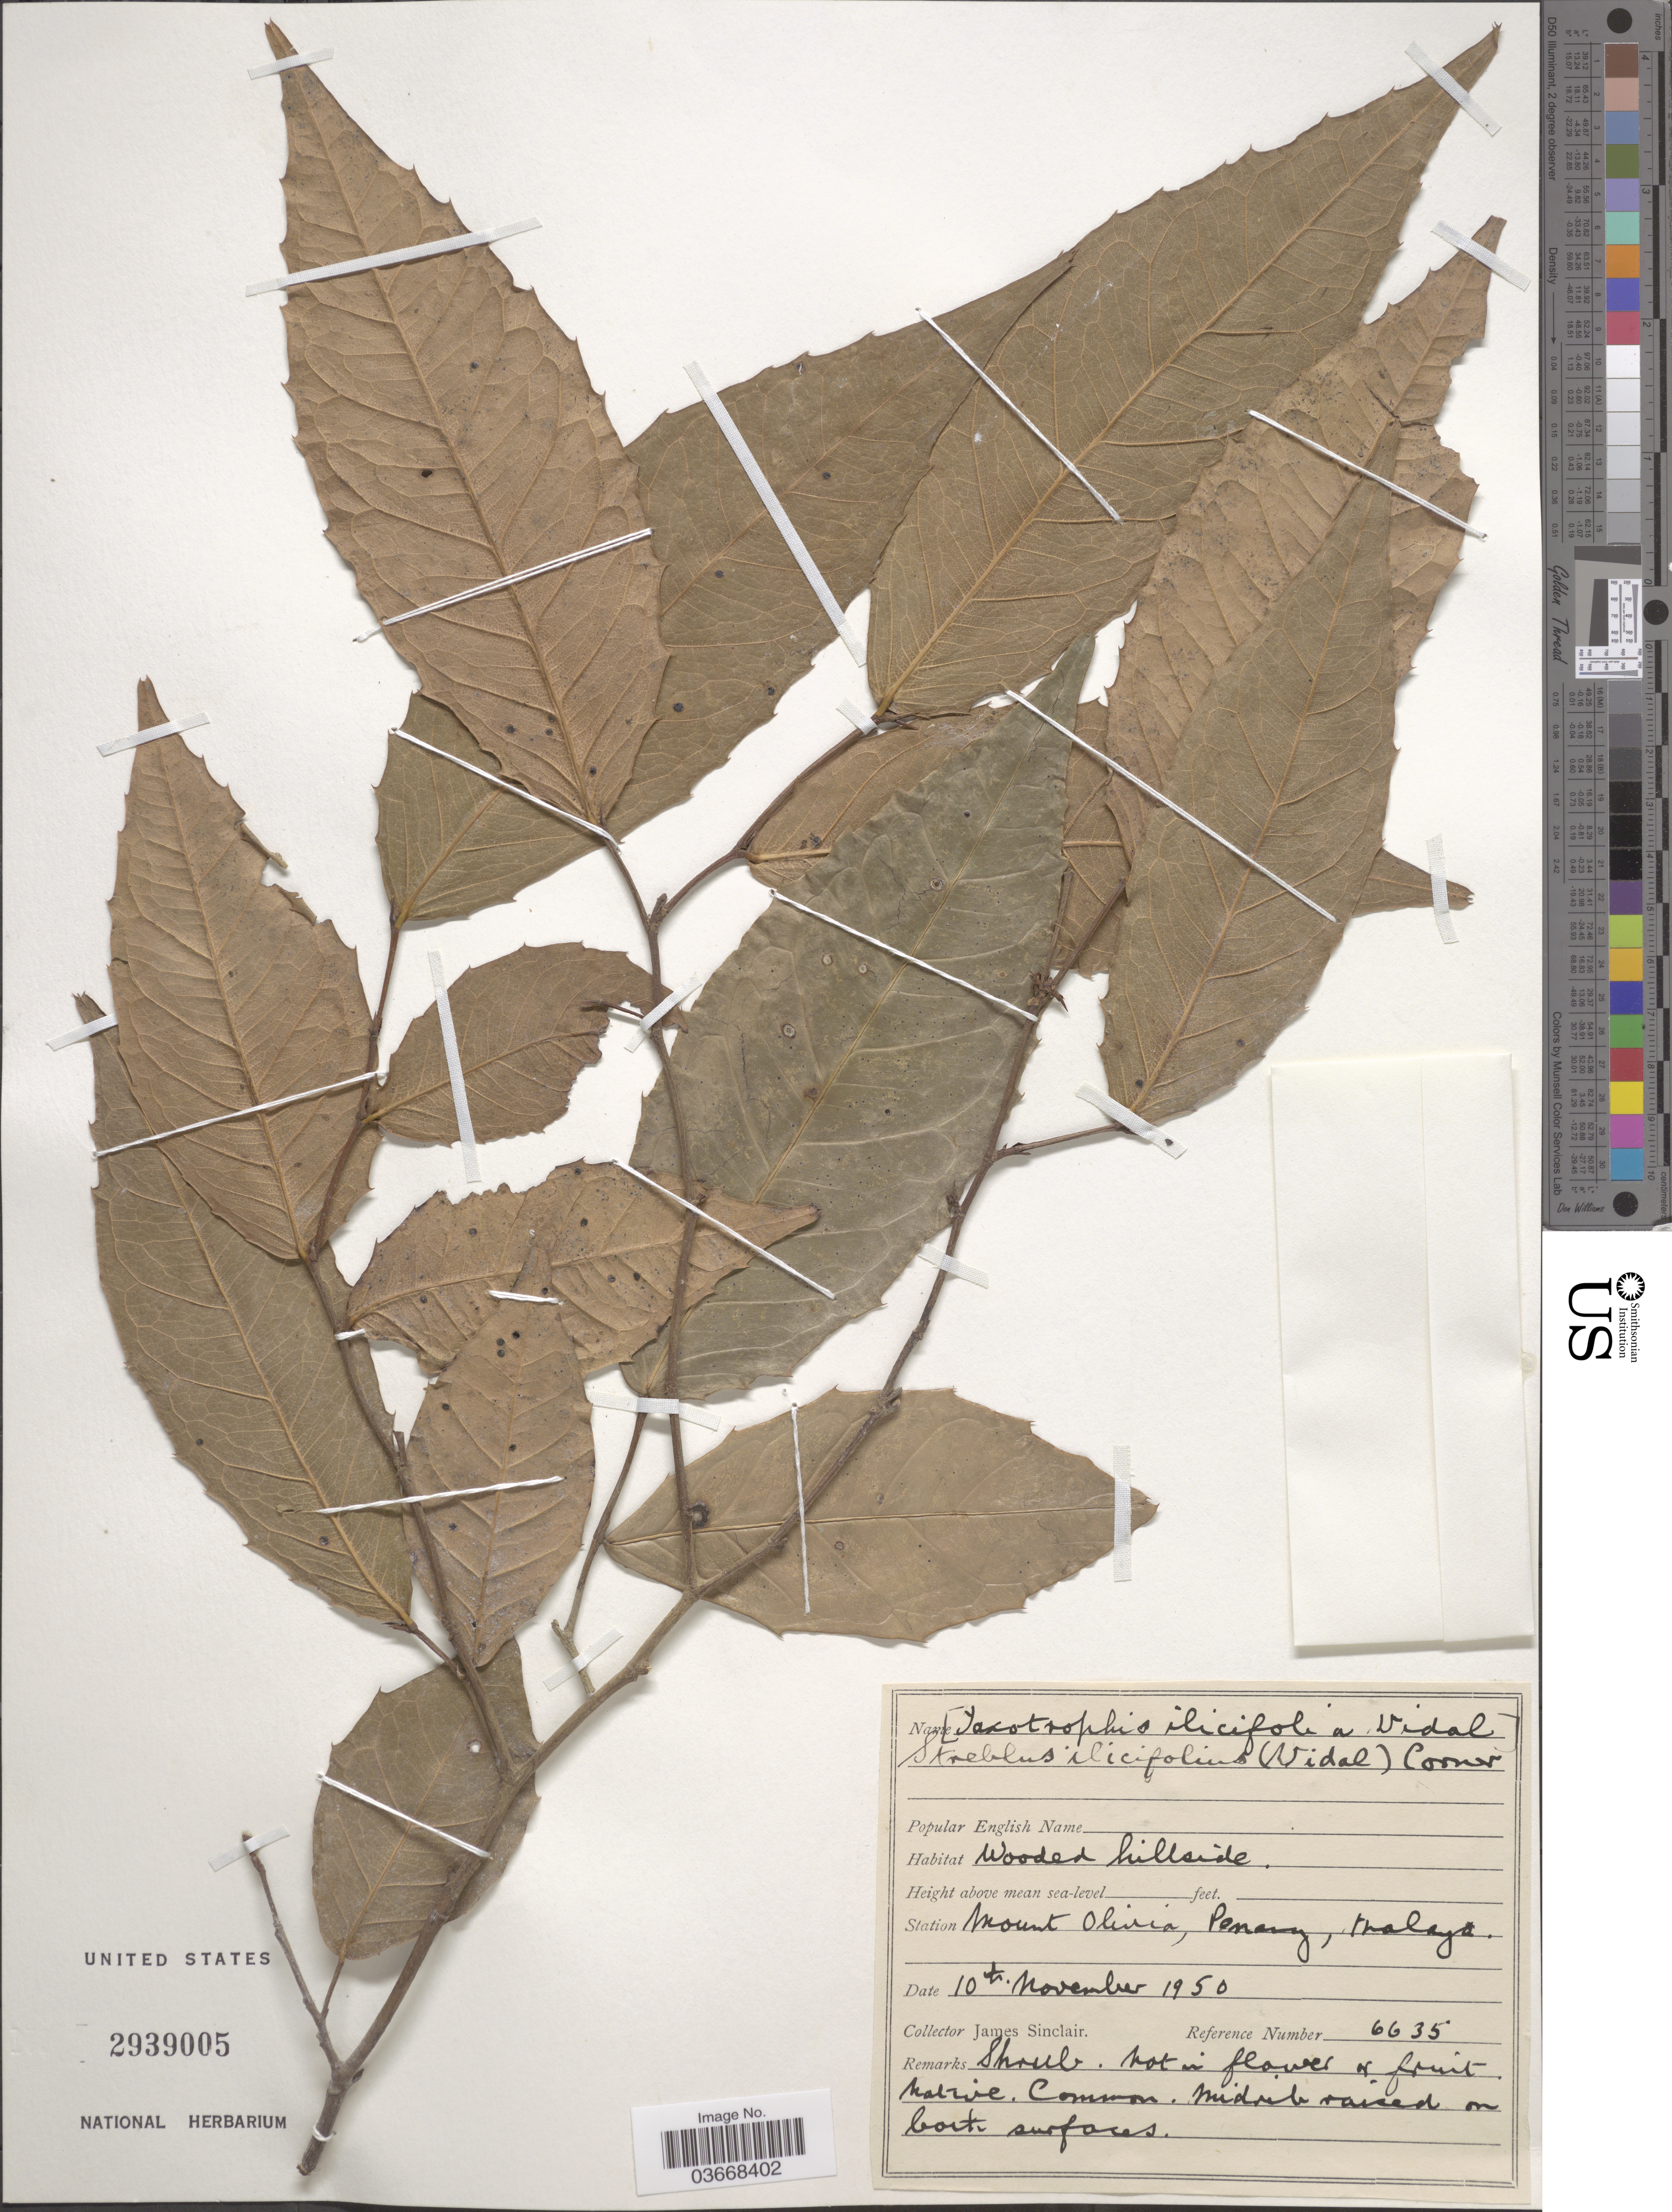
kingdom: Plantae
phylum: Tracheophyta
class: Magnoliopsida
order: Rosales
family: Moraceae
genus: Taxotrophis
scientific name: Taxotrophis ilicifolia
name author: (Kurz) S. Vidal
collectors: J. Sinclair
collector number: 6635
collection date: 1950-11-10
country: Malaysia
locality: Station Mount Olivia, Penang, Malaya.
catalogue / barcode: US 2939005